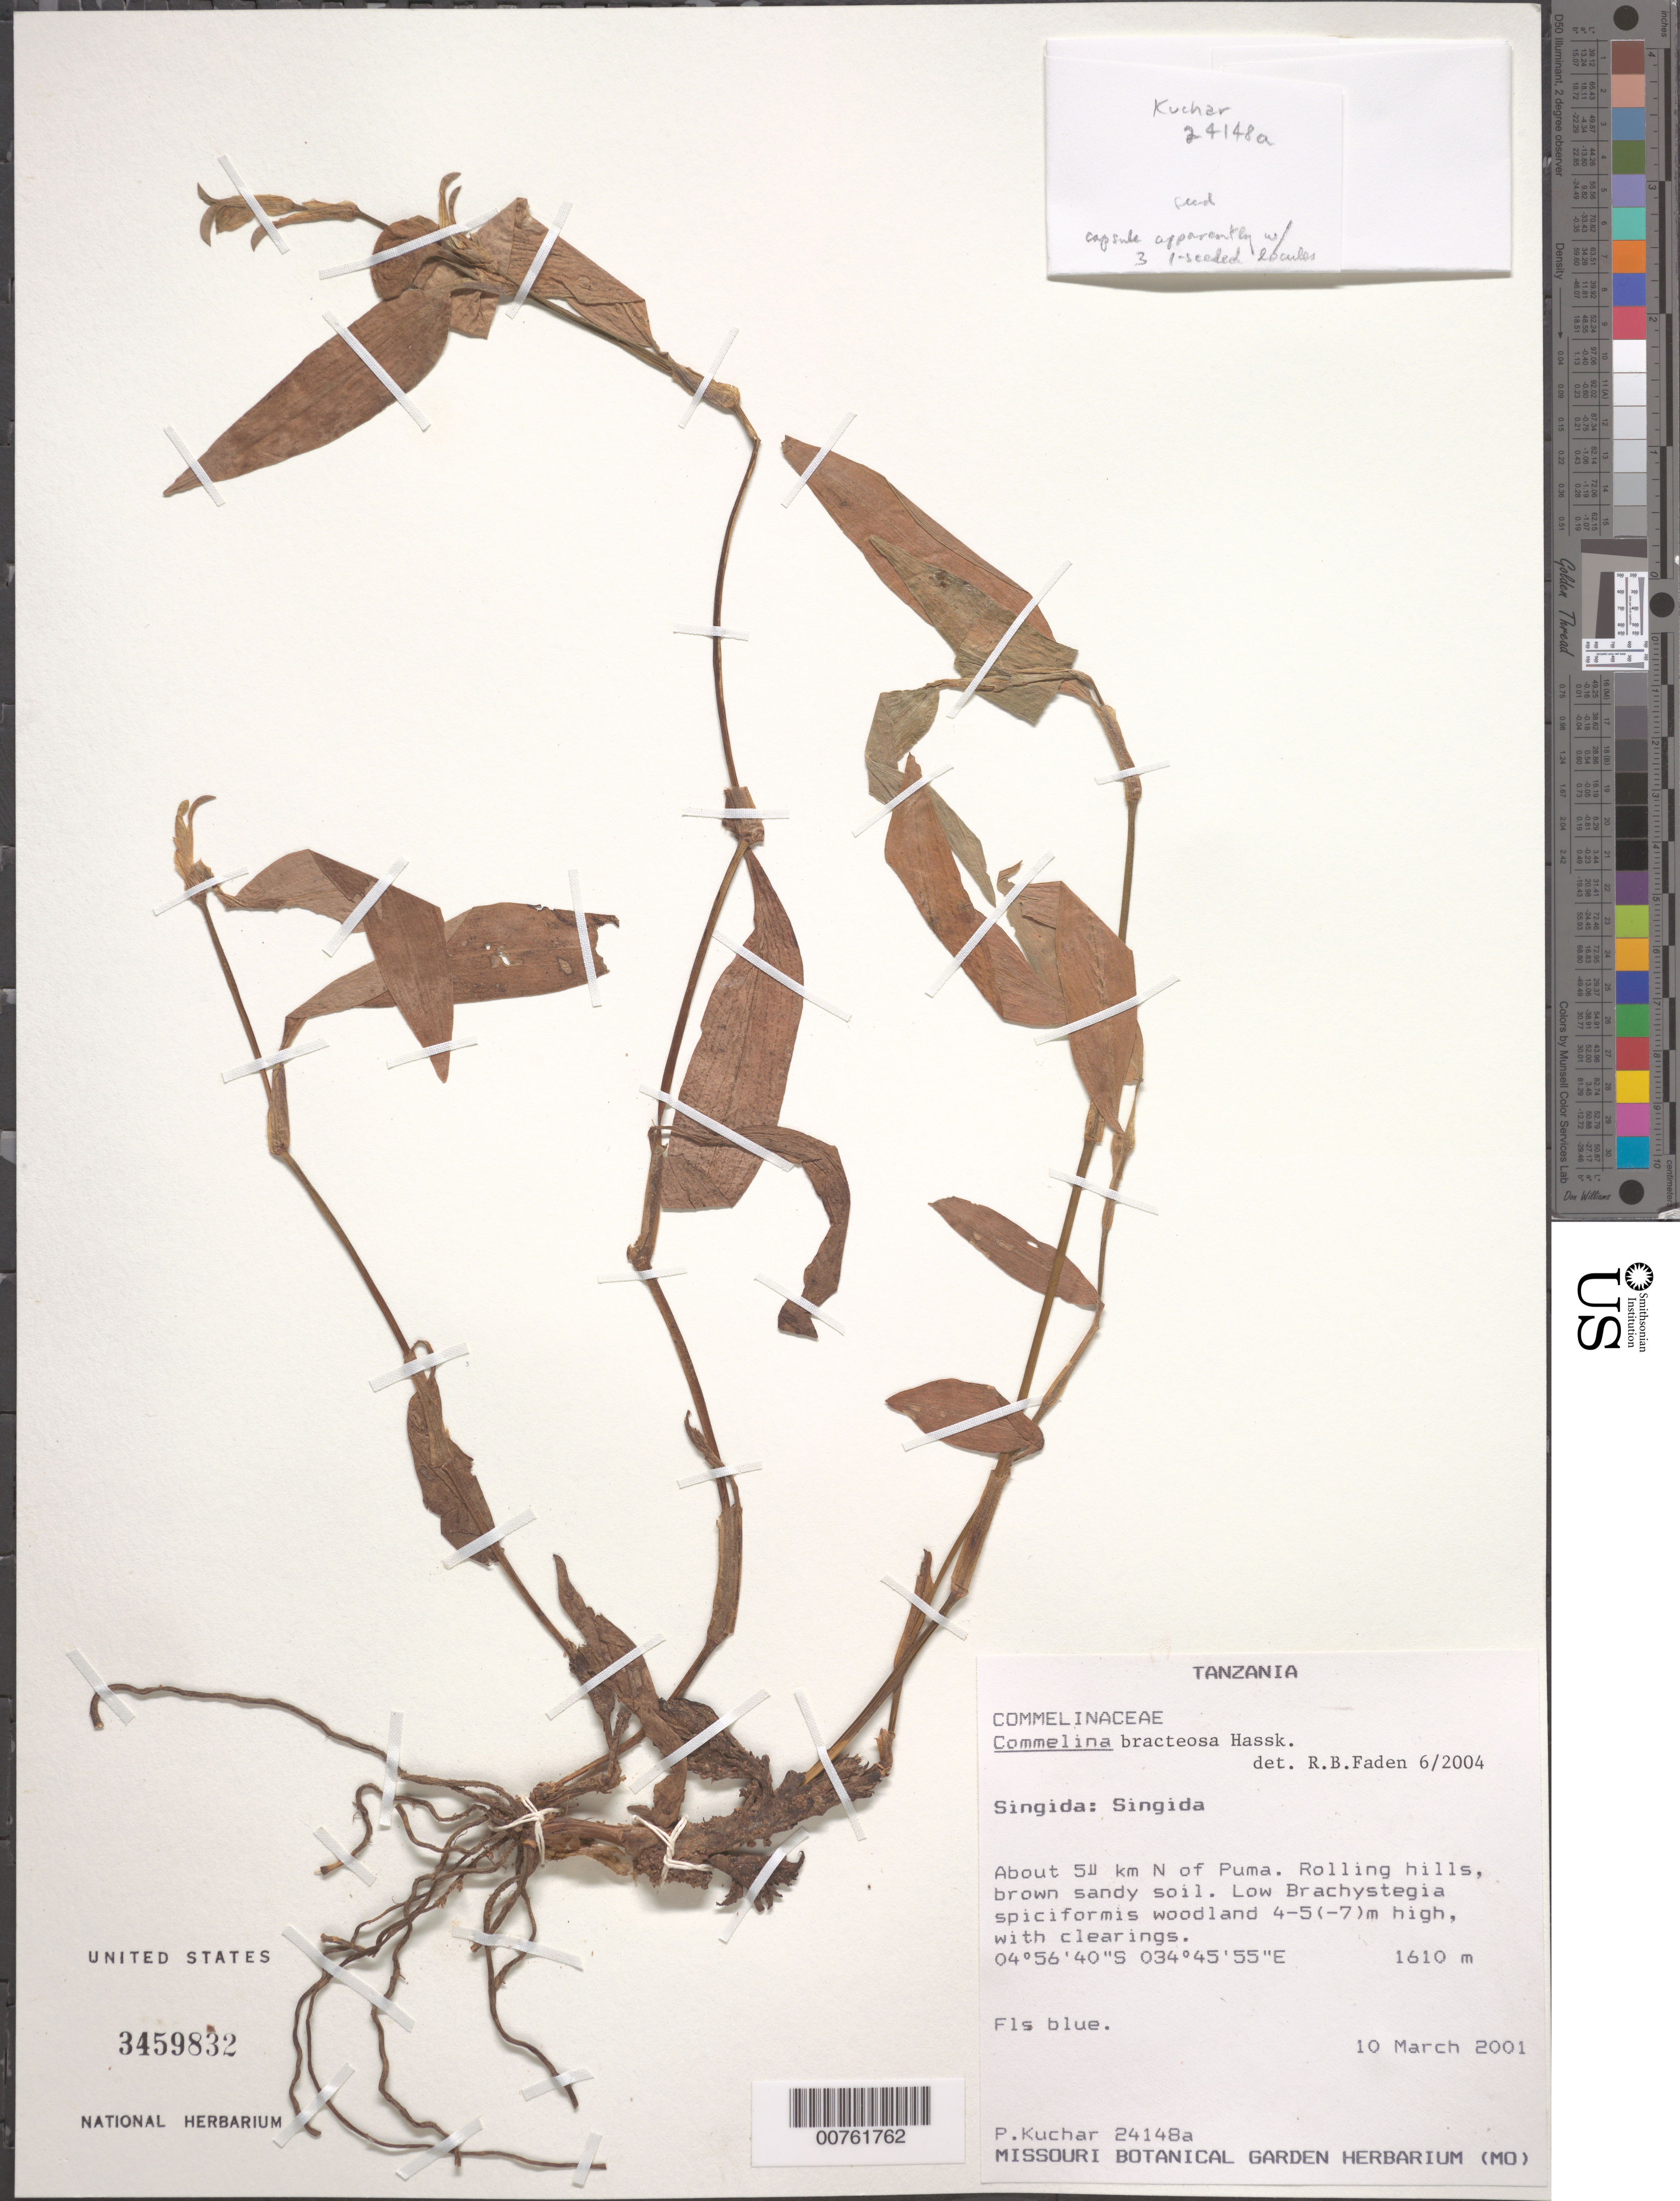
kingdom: Plantae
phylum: Tracheophyta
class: Liliopsida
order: Commelinales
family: Commelinaceae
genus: Commelina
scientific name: Commelina bracteosa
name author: Hassk.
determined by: Faden, Robert B., (US), Smithsonian Institution - National Museum of Natural History (UNITED STATES)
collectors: P. Kuchar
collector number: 24248a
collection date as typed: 10 Mar 2001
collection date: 2001-03-10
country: Tanzania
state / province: Singida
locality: Singida. About 5? km N of Puma.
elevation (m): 1610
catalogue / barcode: US 3459832